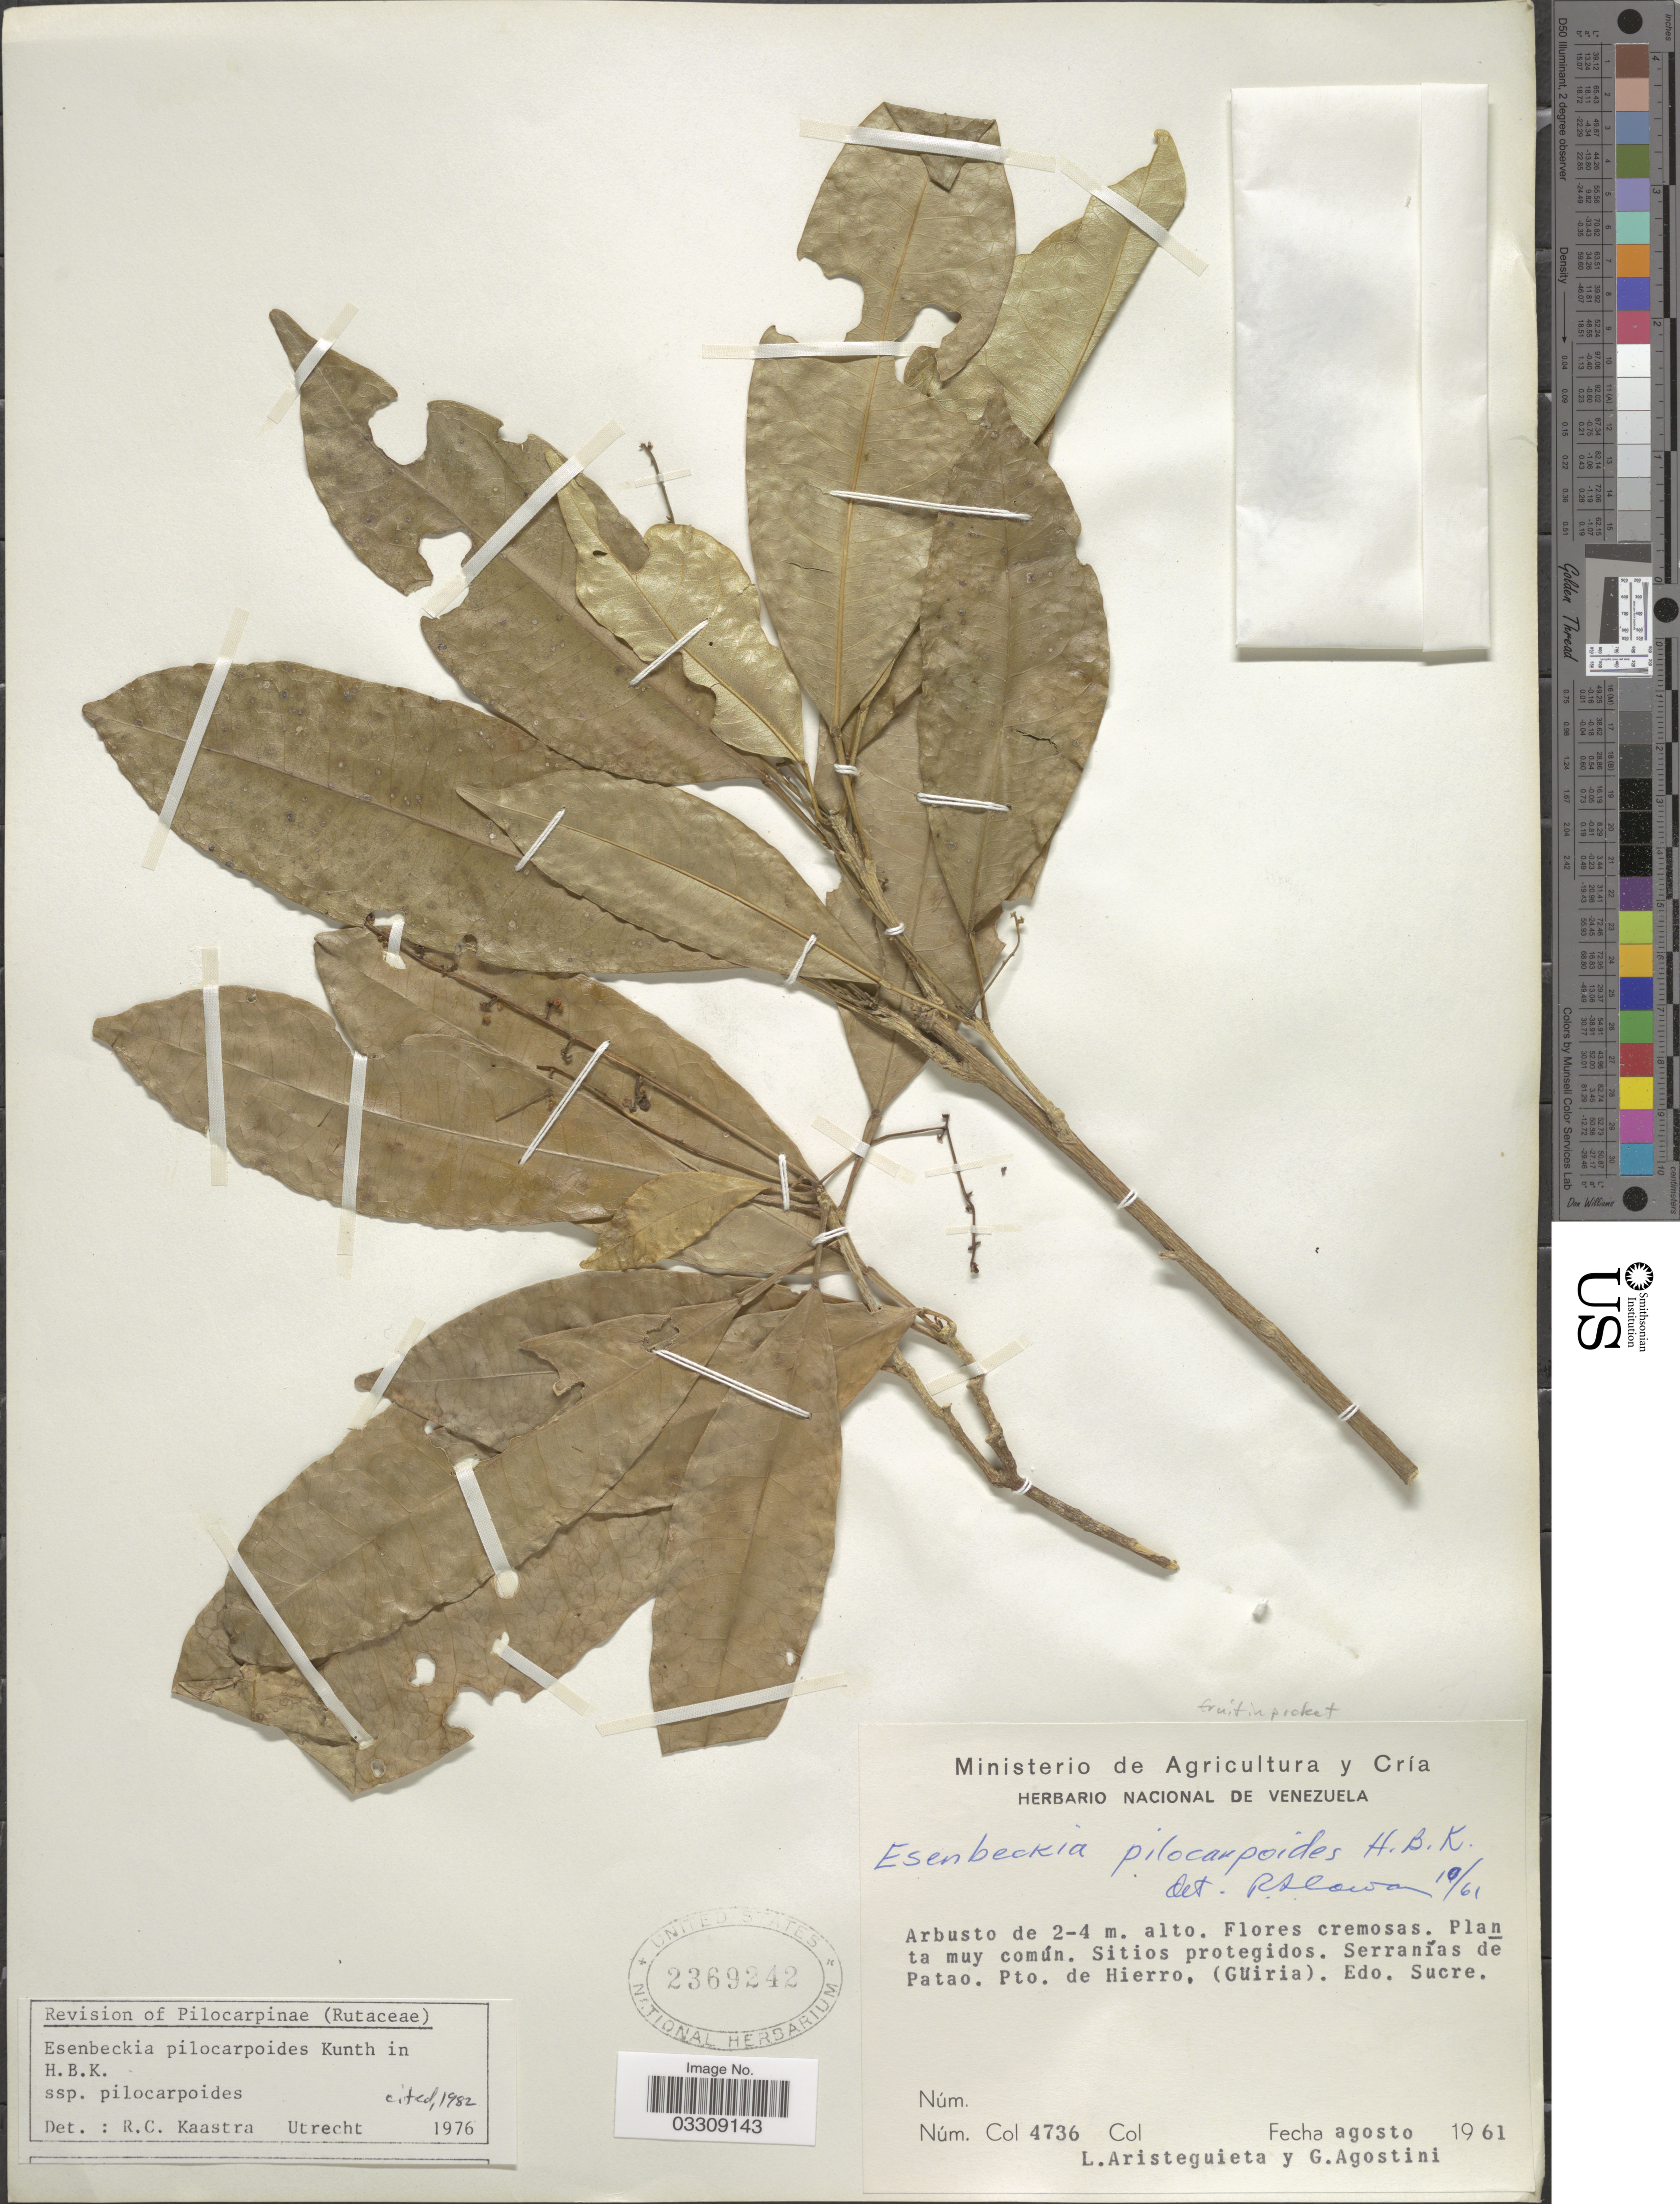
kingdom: Plantae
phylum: Tracheophyta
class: Magnoliopsida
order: Sapindales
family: Rutaceae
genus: Esenbeckia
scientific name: Esenbeckia pilocarpoides subsp. pilocarpoides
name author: Kunth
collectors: L. Aristeguieta & G. Agostini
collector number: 4736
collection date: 1961-08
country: Venezuela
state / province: Sucre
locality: Sitios protegidos. Serranías de Patao. Pto. de Hierro. (Guiria).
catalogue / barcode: US 2369242